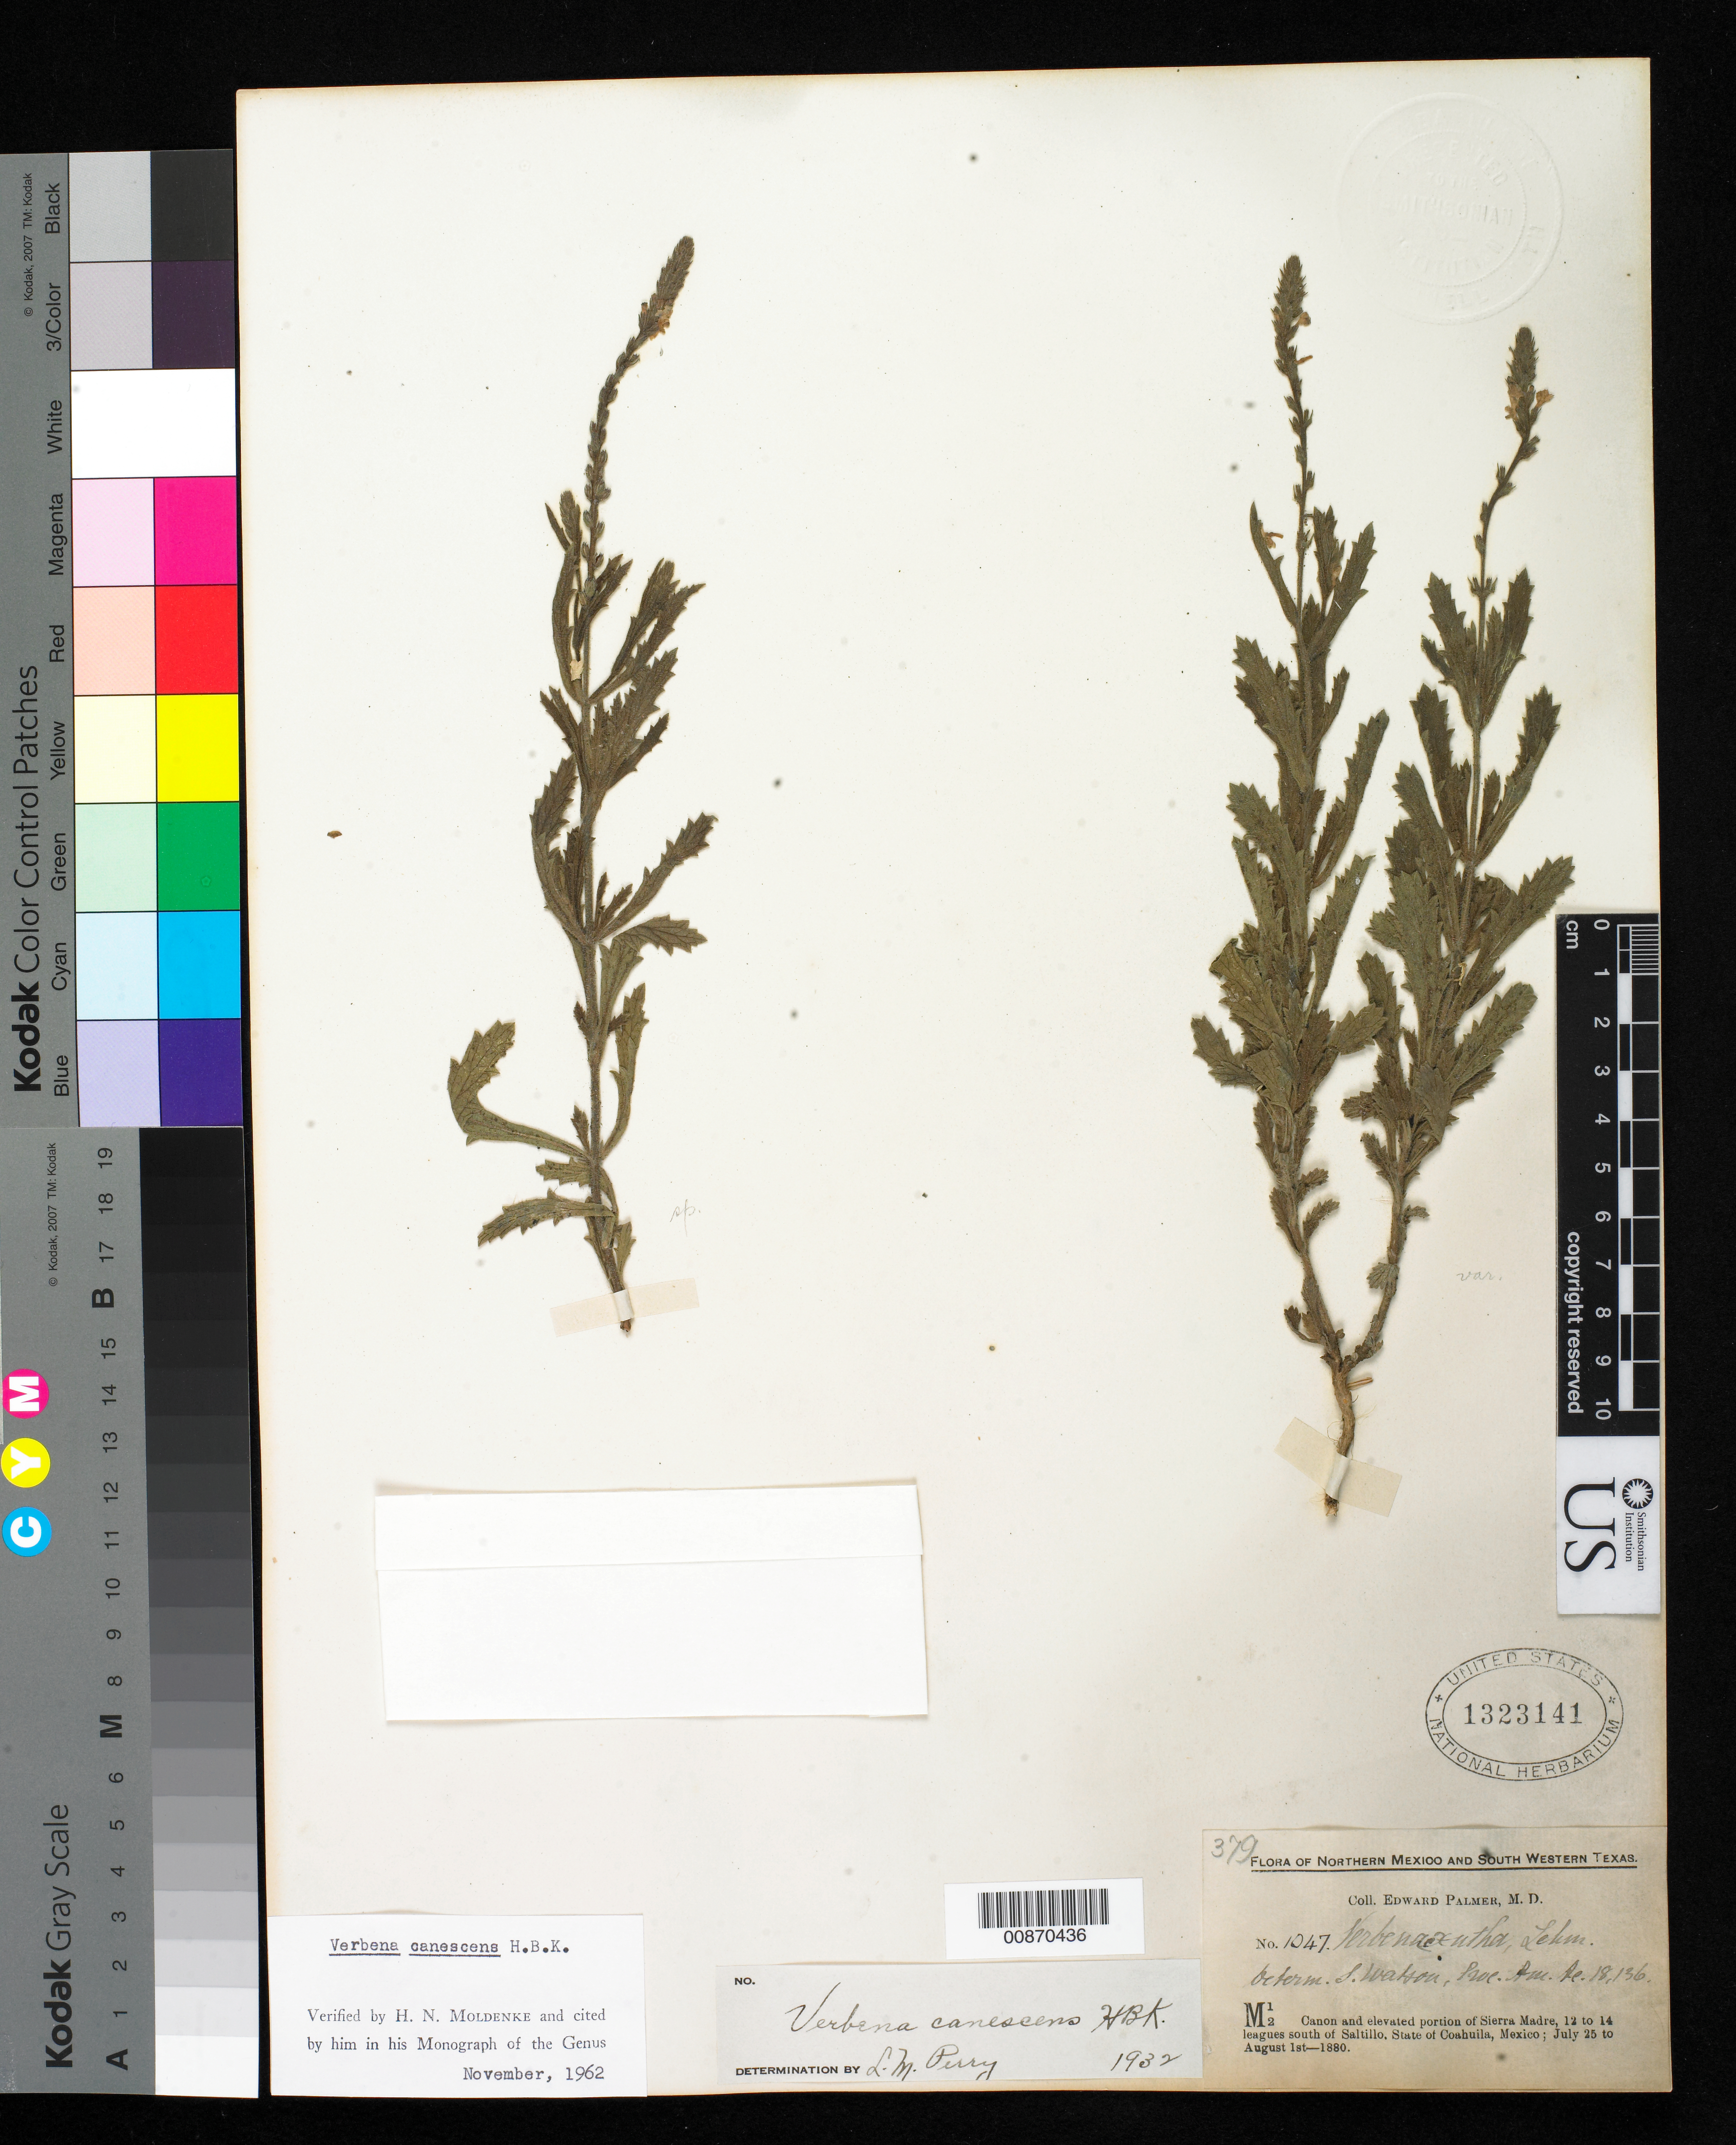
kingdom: Plantae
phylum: Tracheophyta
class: Magnoliopsida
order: Lamiales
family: Verbenaceae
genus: Verbena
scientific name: Verbena canescens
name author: Kunth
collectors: E. Palmer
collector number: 1047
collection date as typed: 25 Jul 1880 to 01 Aug 1880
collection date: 1880-07-25/1880-08-01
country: Mexico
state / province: Coahuila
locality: M12. Sierra Madre, 12 to 14 leagues south of Saltillo, Coahuila.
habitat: Cañon and elevated portion of Sierra.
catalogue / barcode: US 1323141